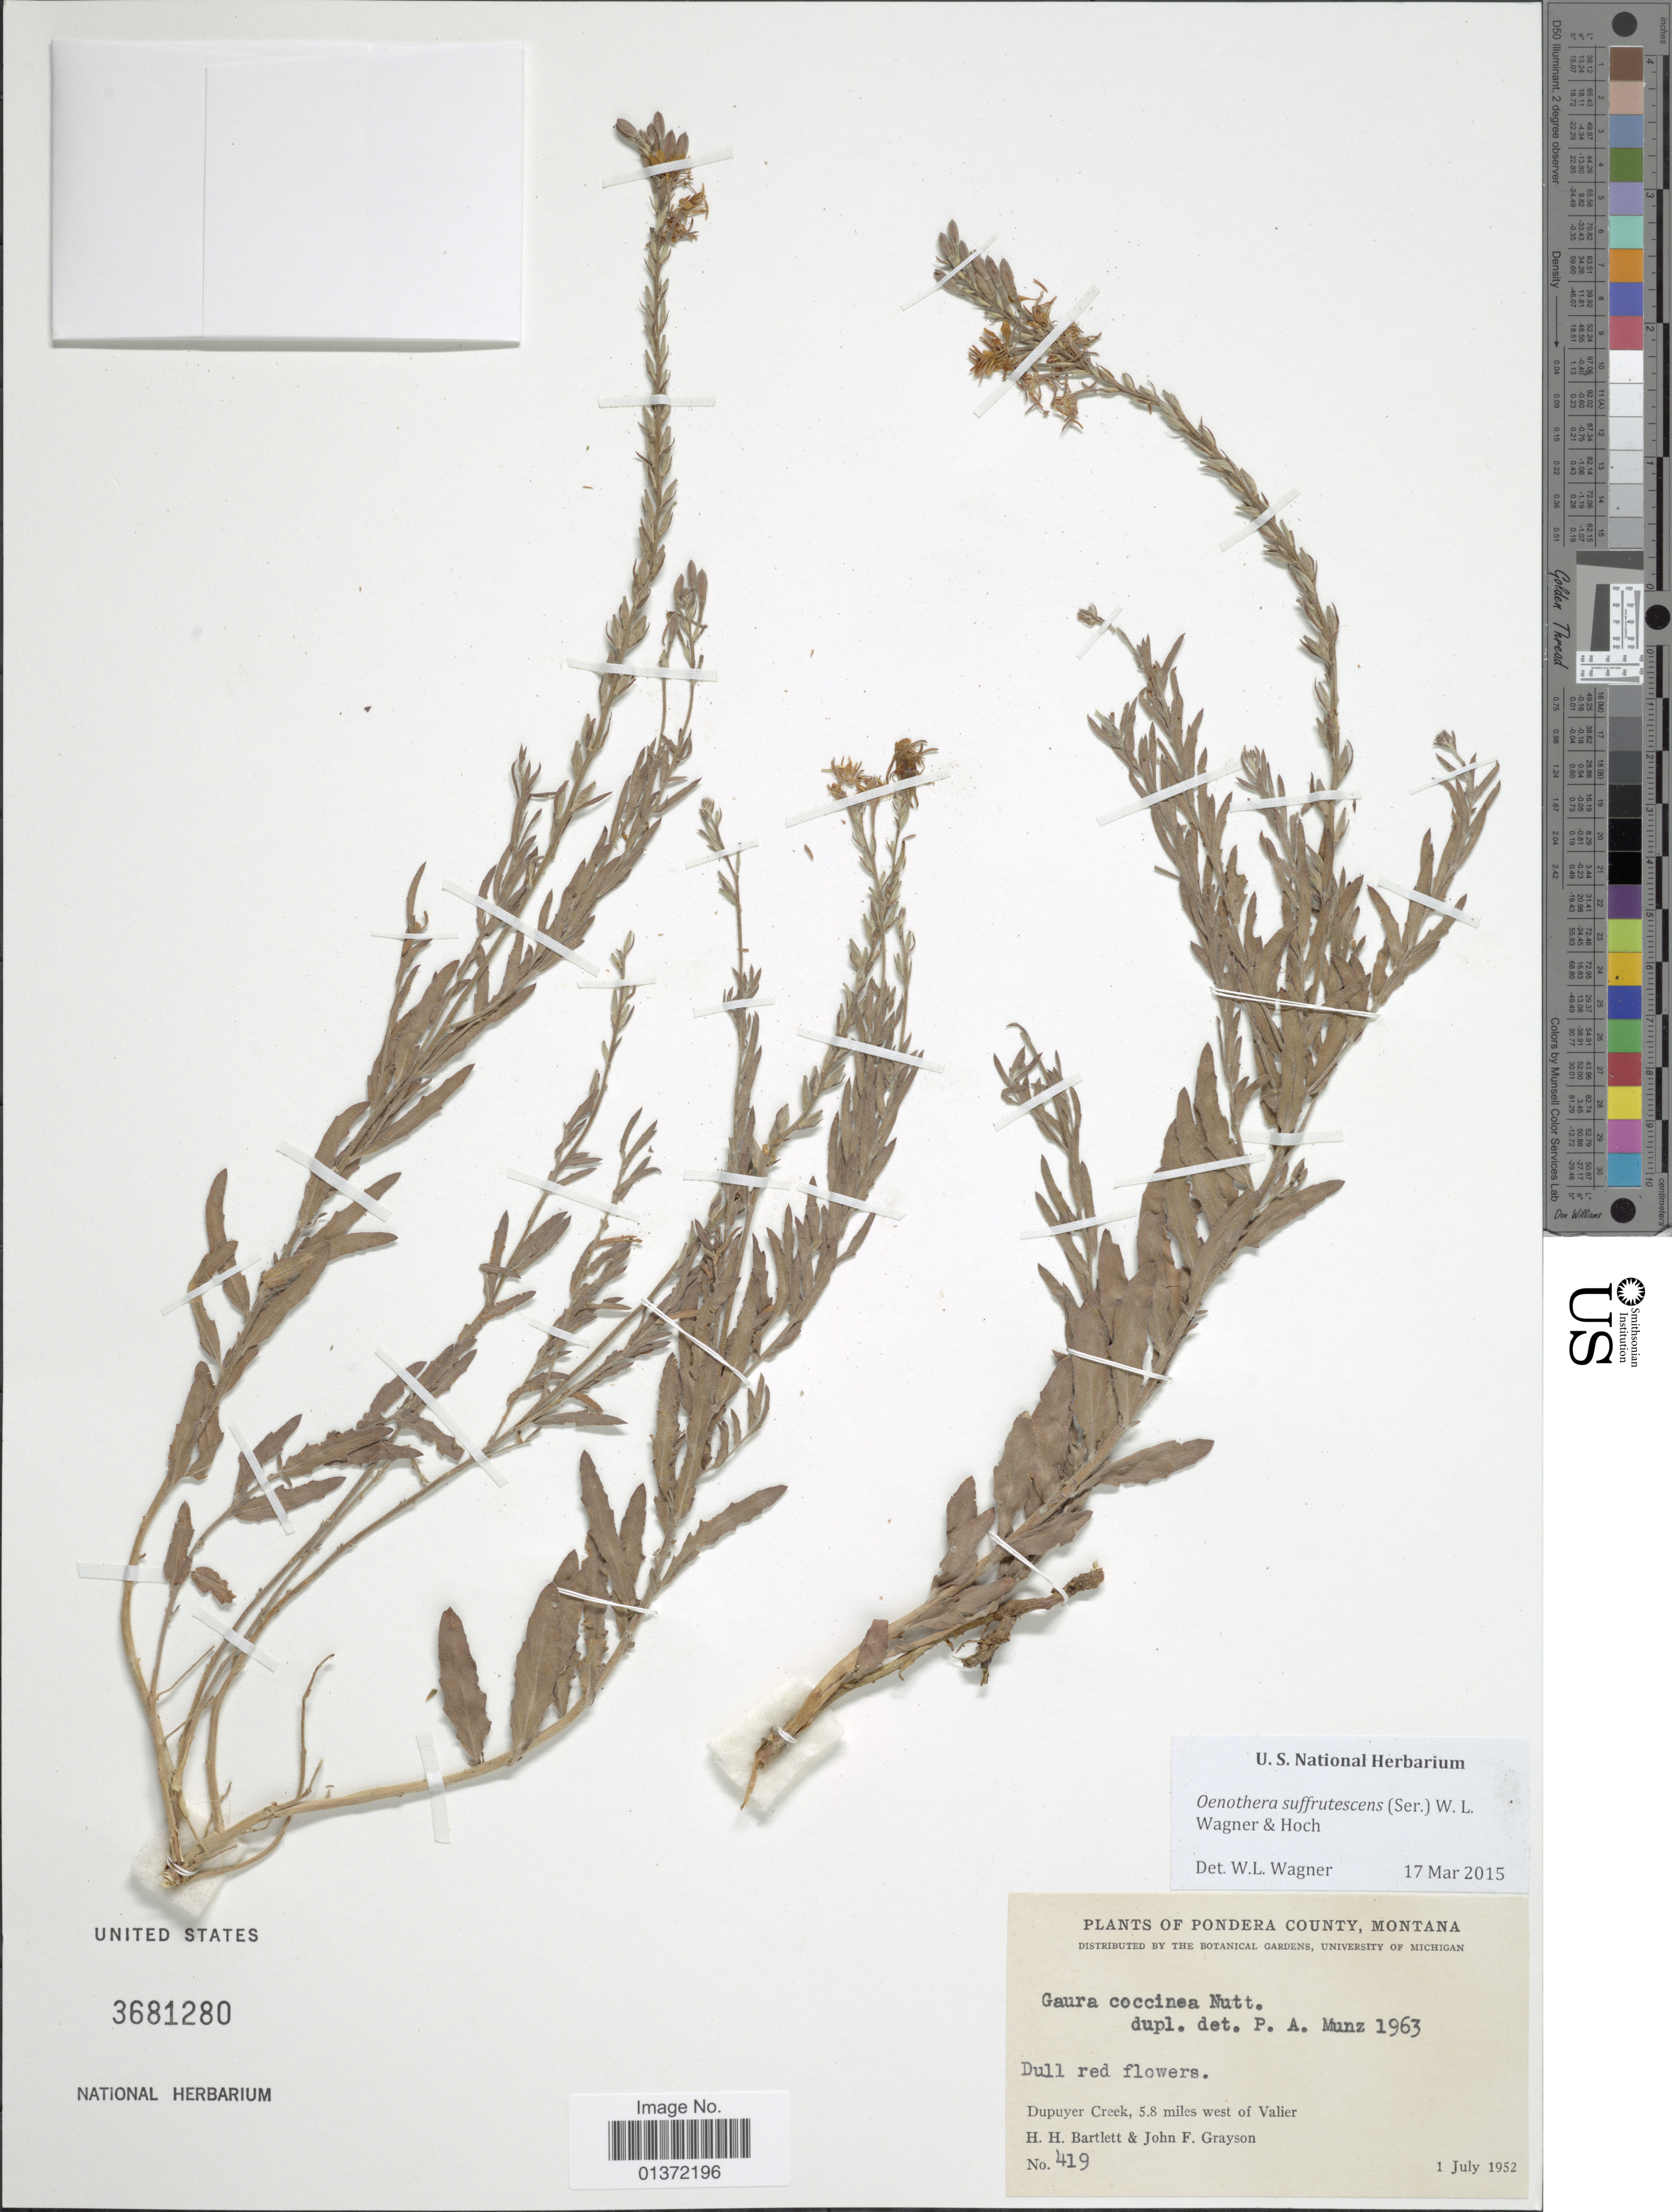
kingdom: Plantae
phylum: Tracheophyta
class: Magnoliopsida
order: Myrtales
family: Onagraceae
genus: Oenothera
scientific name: Oenothera suffrutescens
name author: (Ser.) W.L. Wagner & Hoch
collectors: H. H. Bartlett & J. Grayson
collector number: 419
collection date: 1952-07-01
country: United States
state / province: Montana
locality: Pondera County, Dupuyer Creek, 5.8 miles west of Valier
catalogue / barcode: US 3681280